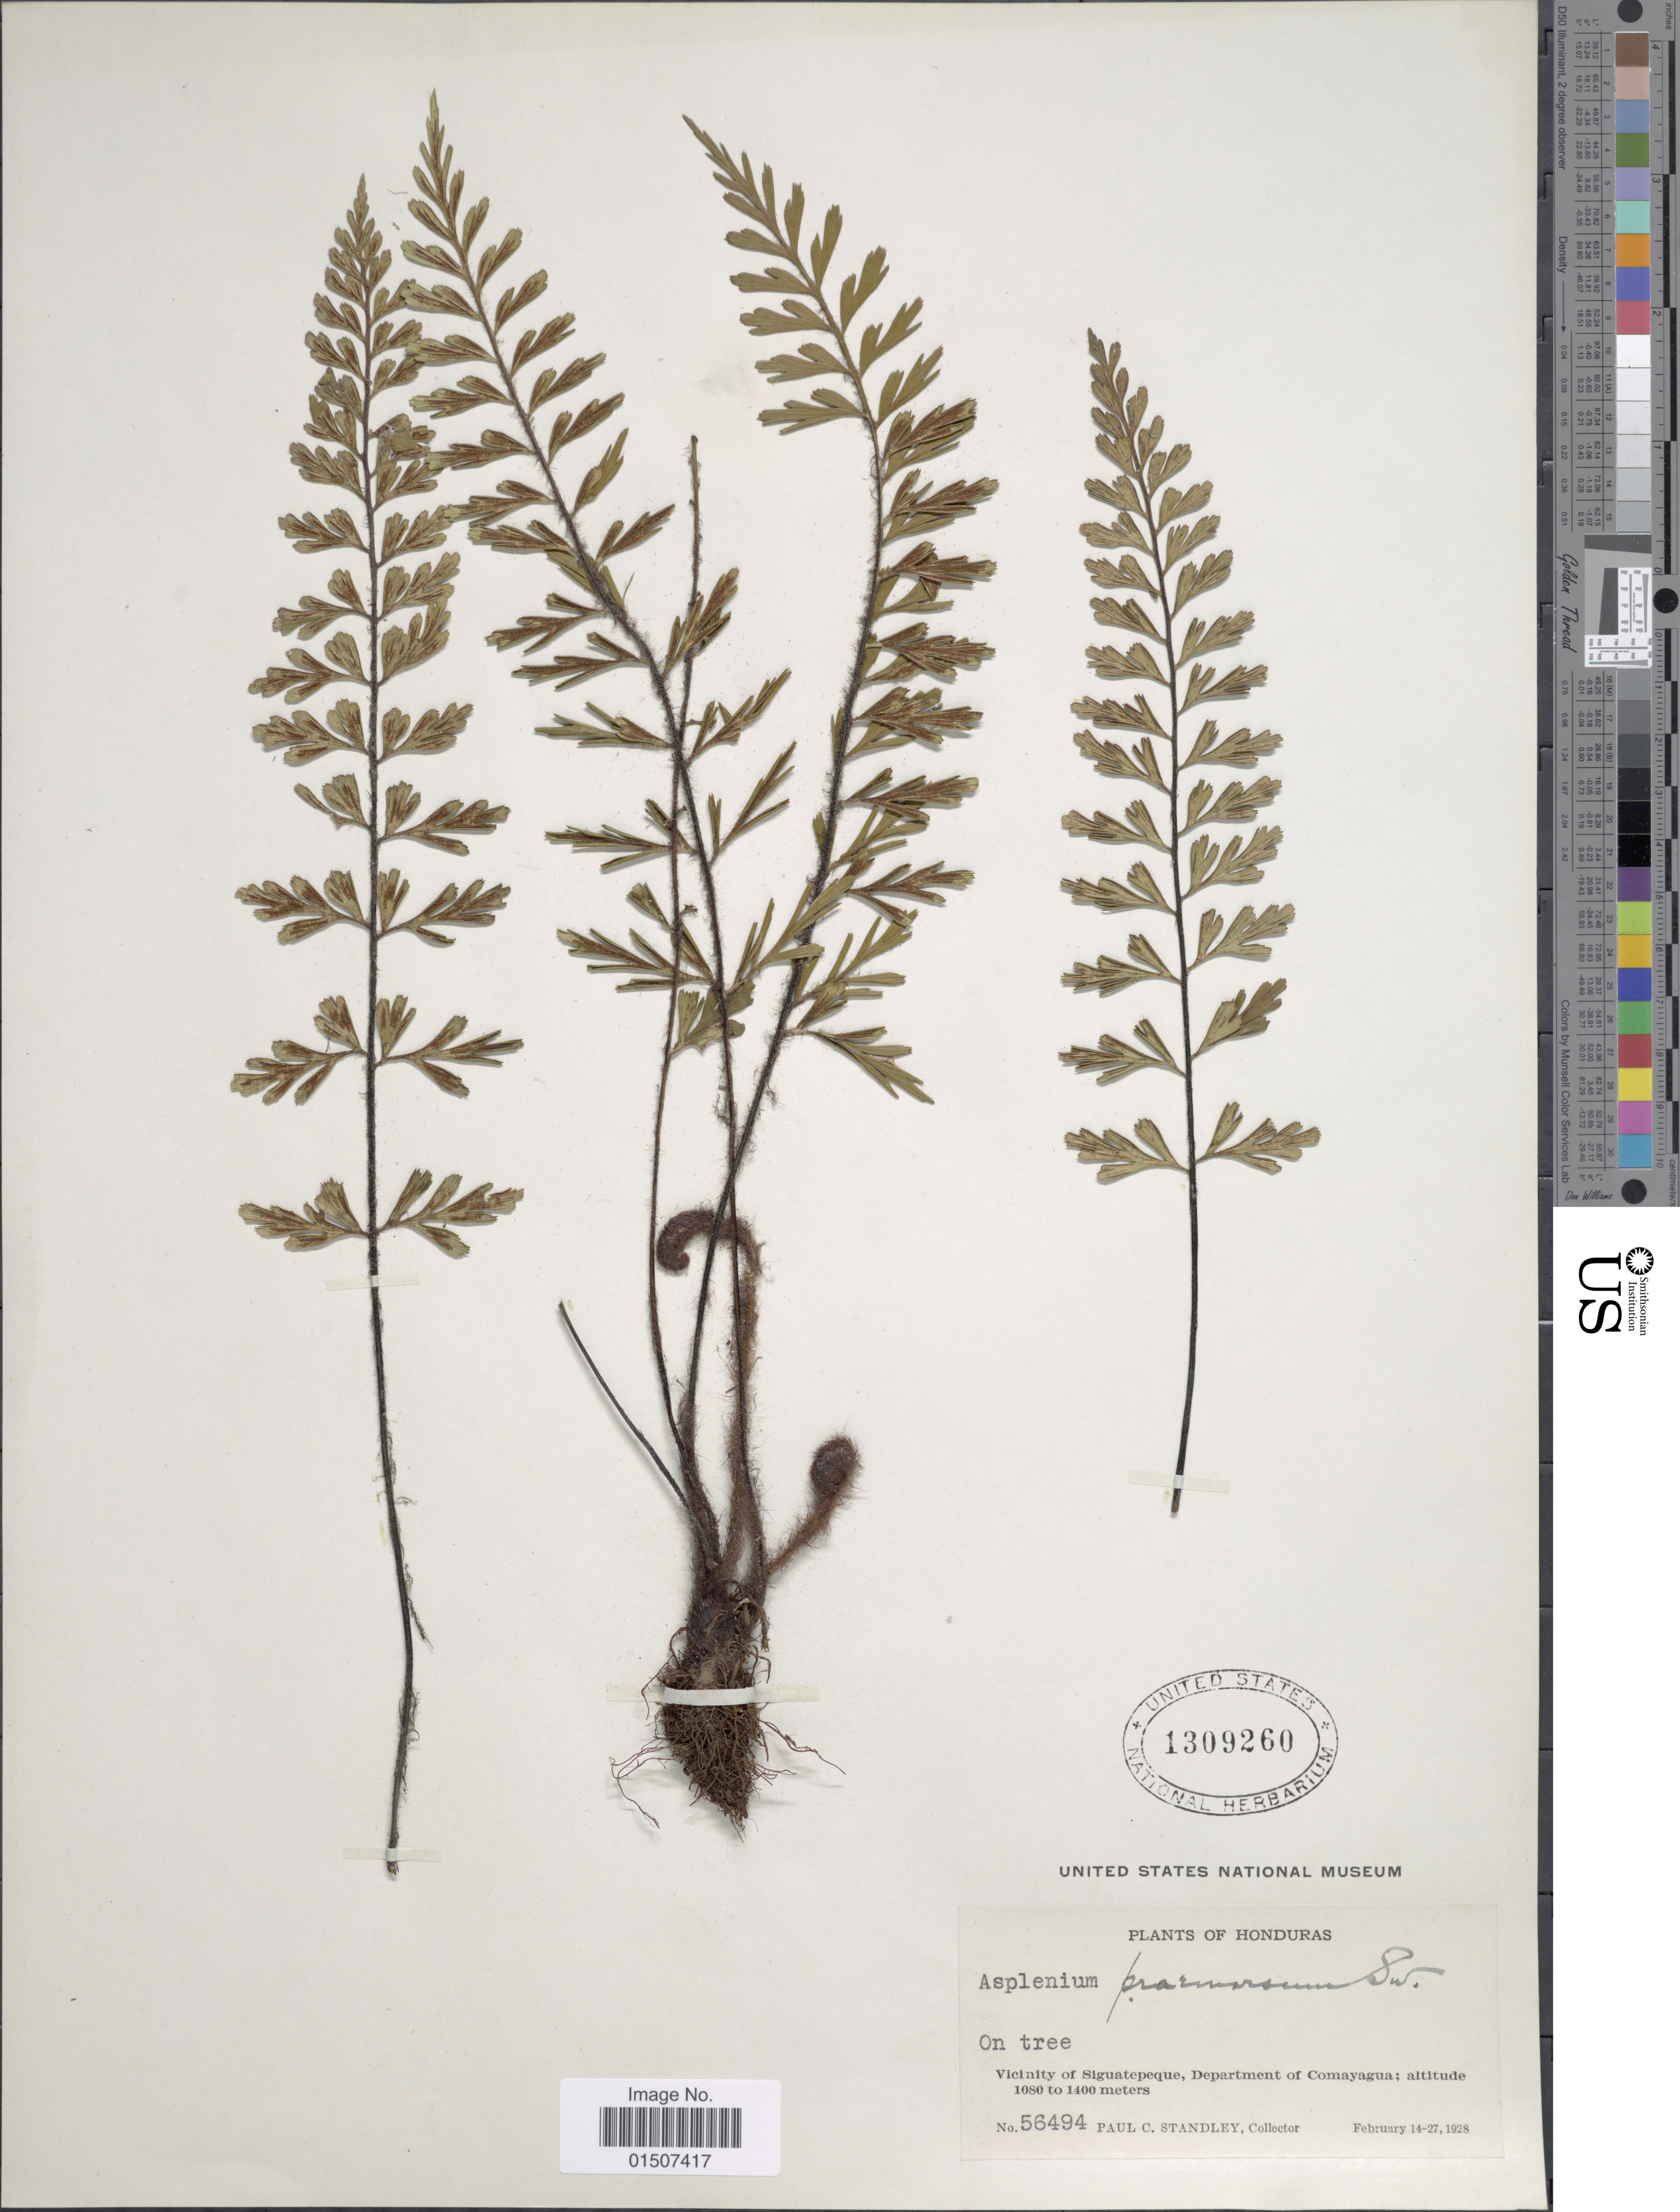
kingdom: Plantae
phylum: Tracheophyta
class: Polypodiopsida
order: Polypodiales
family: Aspleniaceae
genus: Asplenium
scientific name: Asplenium praemorsum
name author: Sw.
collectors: P. C. Standley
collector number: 56494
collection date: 1928-02-14/1928-02-27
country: Honduras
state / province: Comayagua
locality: Vicinity of Siguatepeque, Department of Comayagua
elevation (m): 1080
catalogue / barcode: US 1309260